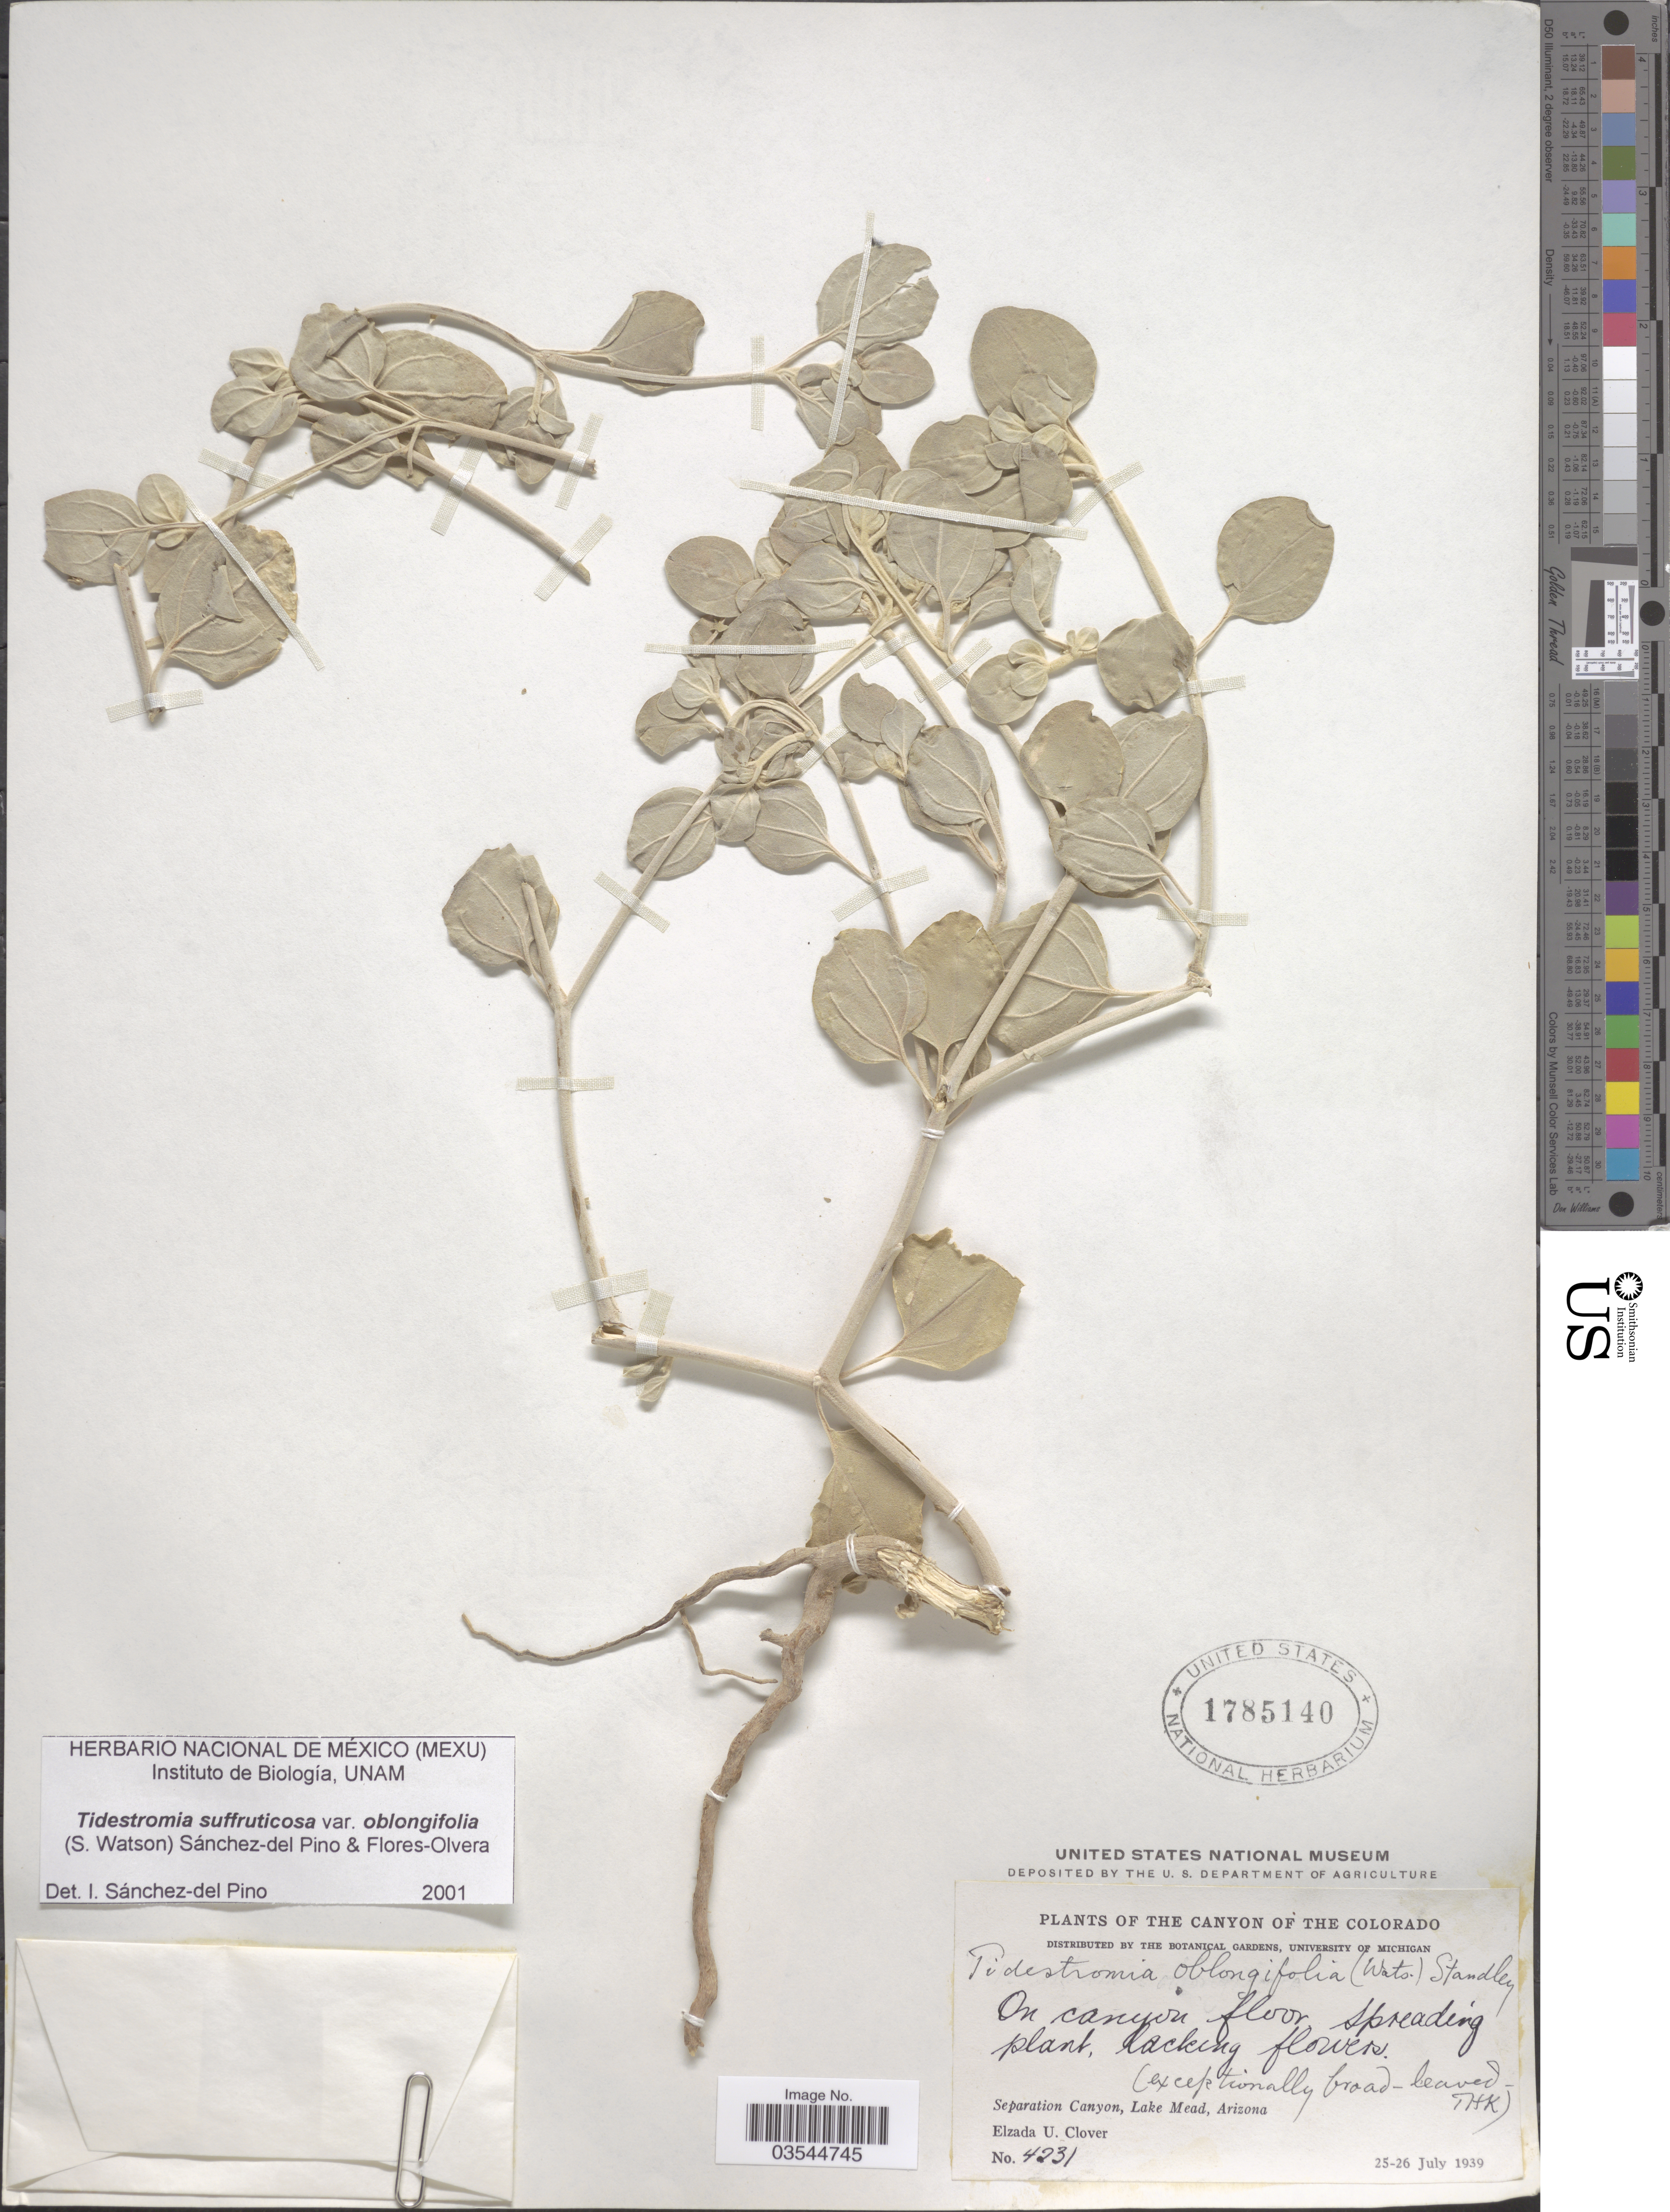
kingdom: Plantae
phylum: Tracheophyta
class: Magnoliopsida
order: Caryophyllales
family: Amaranthaceae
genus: Tidestromia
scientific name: Tidestromia suffruticosa var. oblongifolia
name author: (S. Watson) Sánch. Pino & Flores Olv.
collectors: E. U. Clover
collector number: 4231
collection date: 1939-07-25/1939-07-26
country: United States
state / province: Arizona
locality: The Canyon of The Colorado. Separation Canyon, Lake Mead.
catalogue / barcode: US 1785140